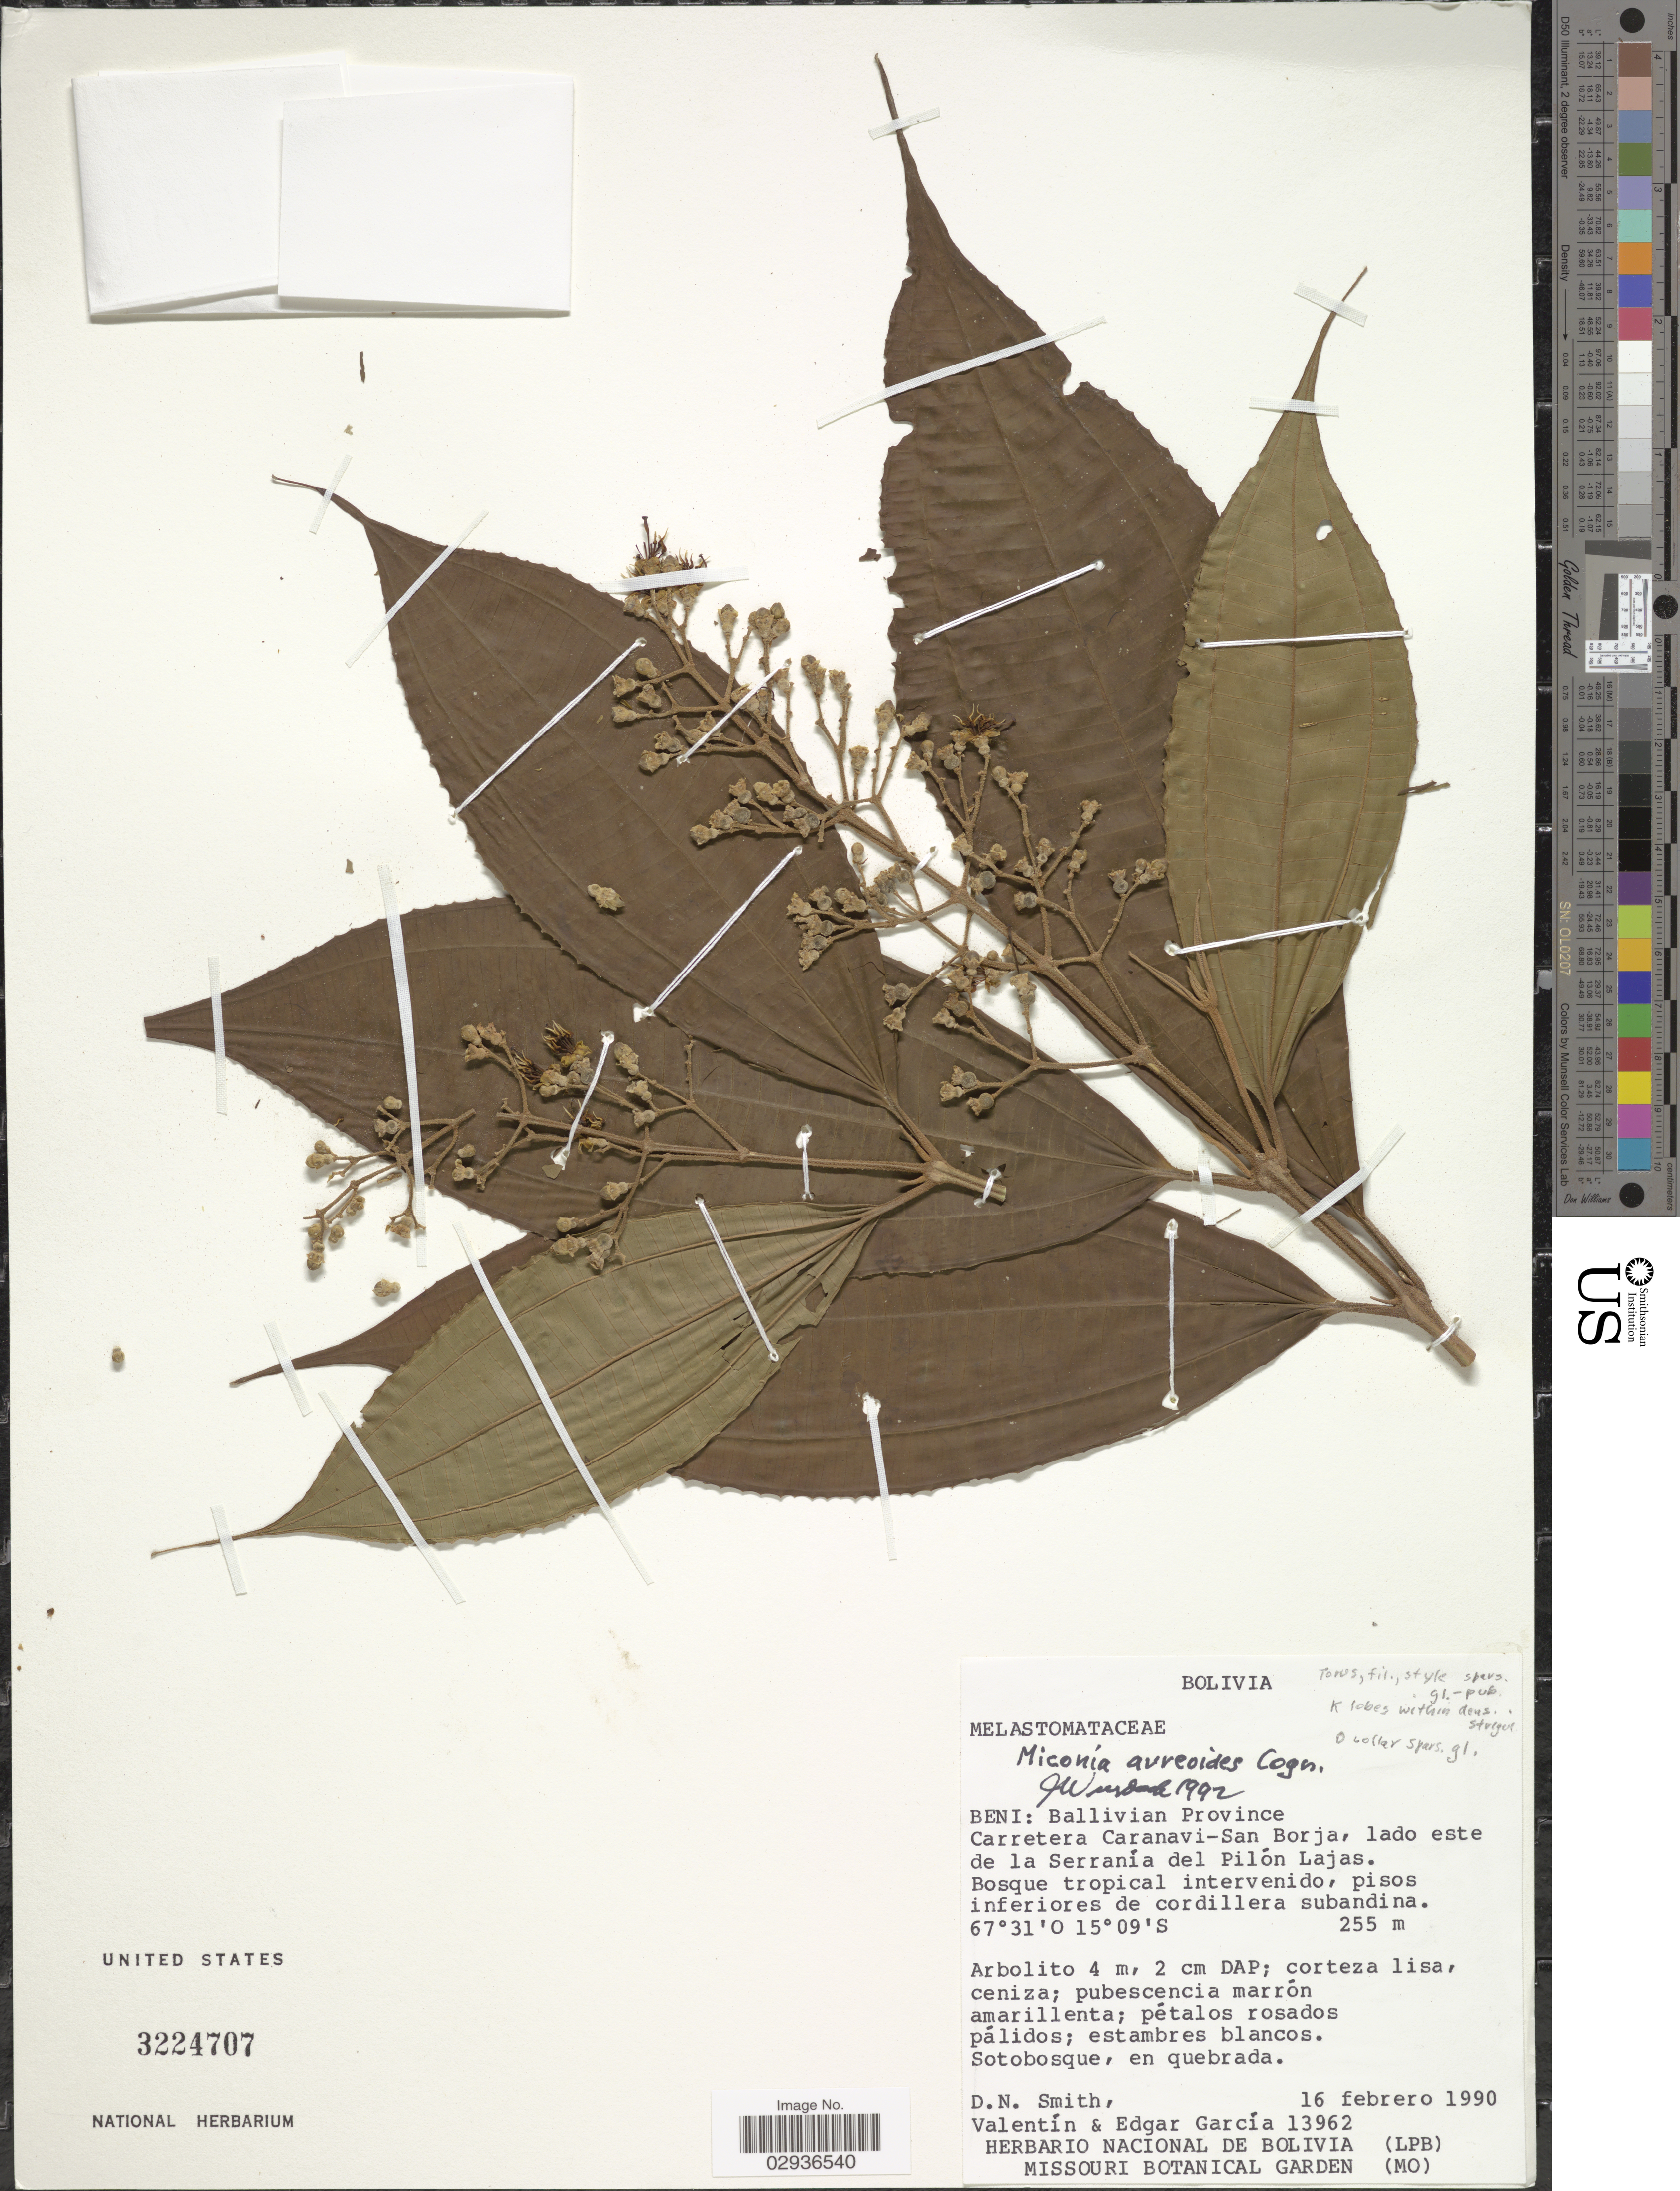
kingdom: Plantae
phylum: Tracheophyta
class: Magnoliopsida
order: Myrtales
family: Melastomataceae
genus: Miconia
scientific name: Miconia aureoides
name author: Cogn.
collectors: D. Smith, -. Valentín & E. Garcia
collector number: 13962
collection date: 1990-02-16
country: Bolivia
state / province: Beni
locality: Ballivian Province, Carretera Caranavi-San Borja, lado este de la Serranía del Pilón Lajas.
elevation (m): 255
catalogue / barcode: US 3224707